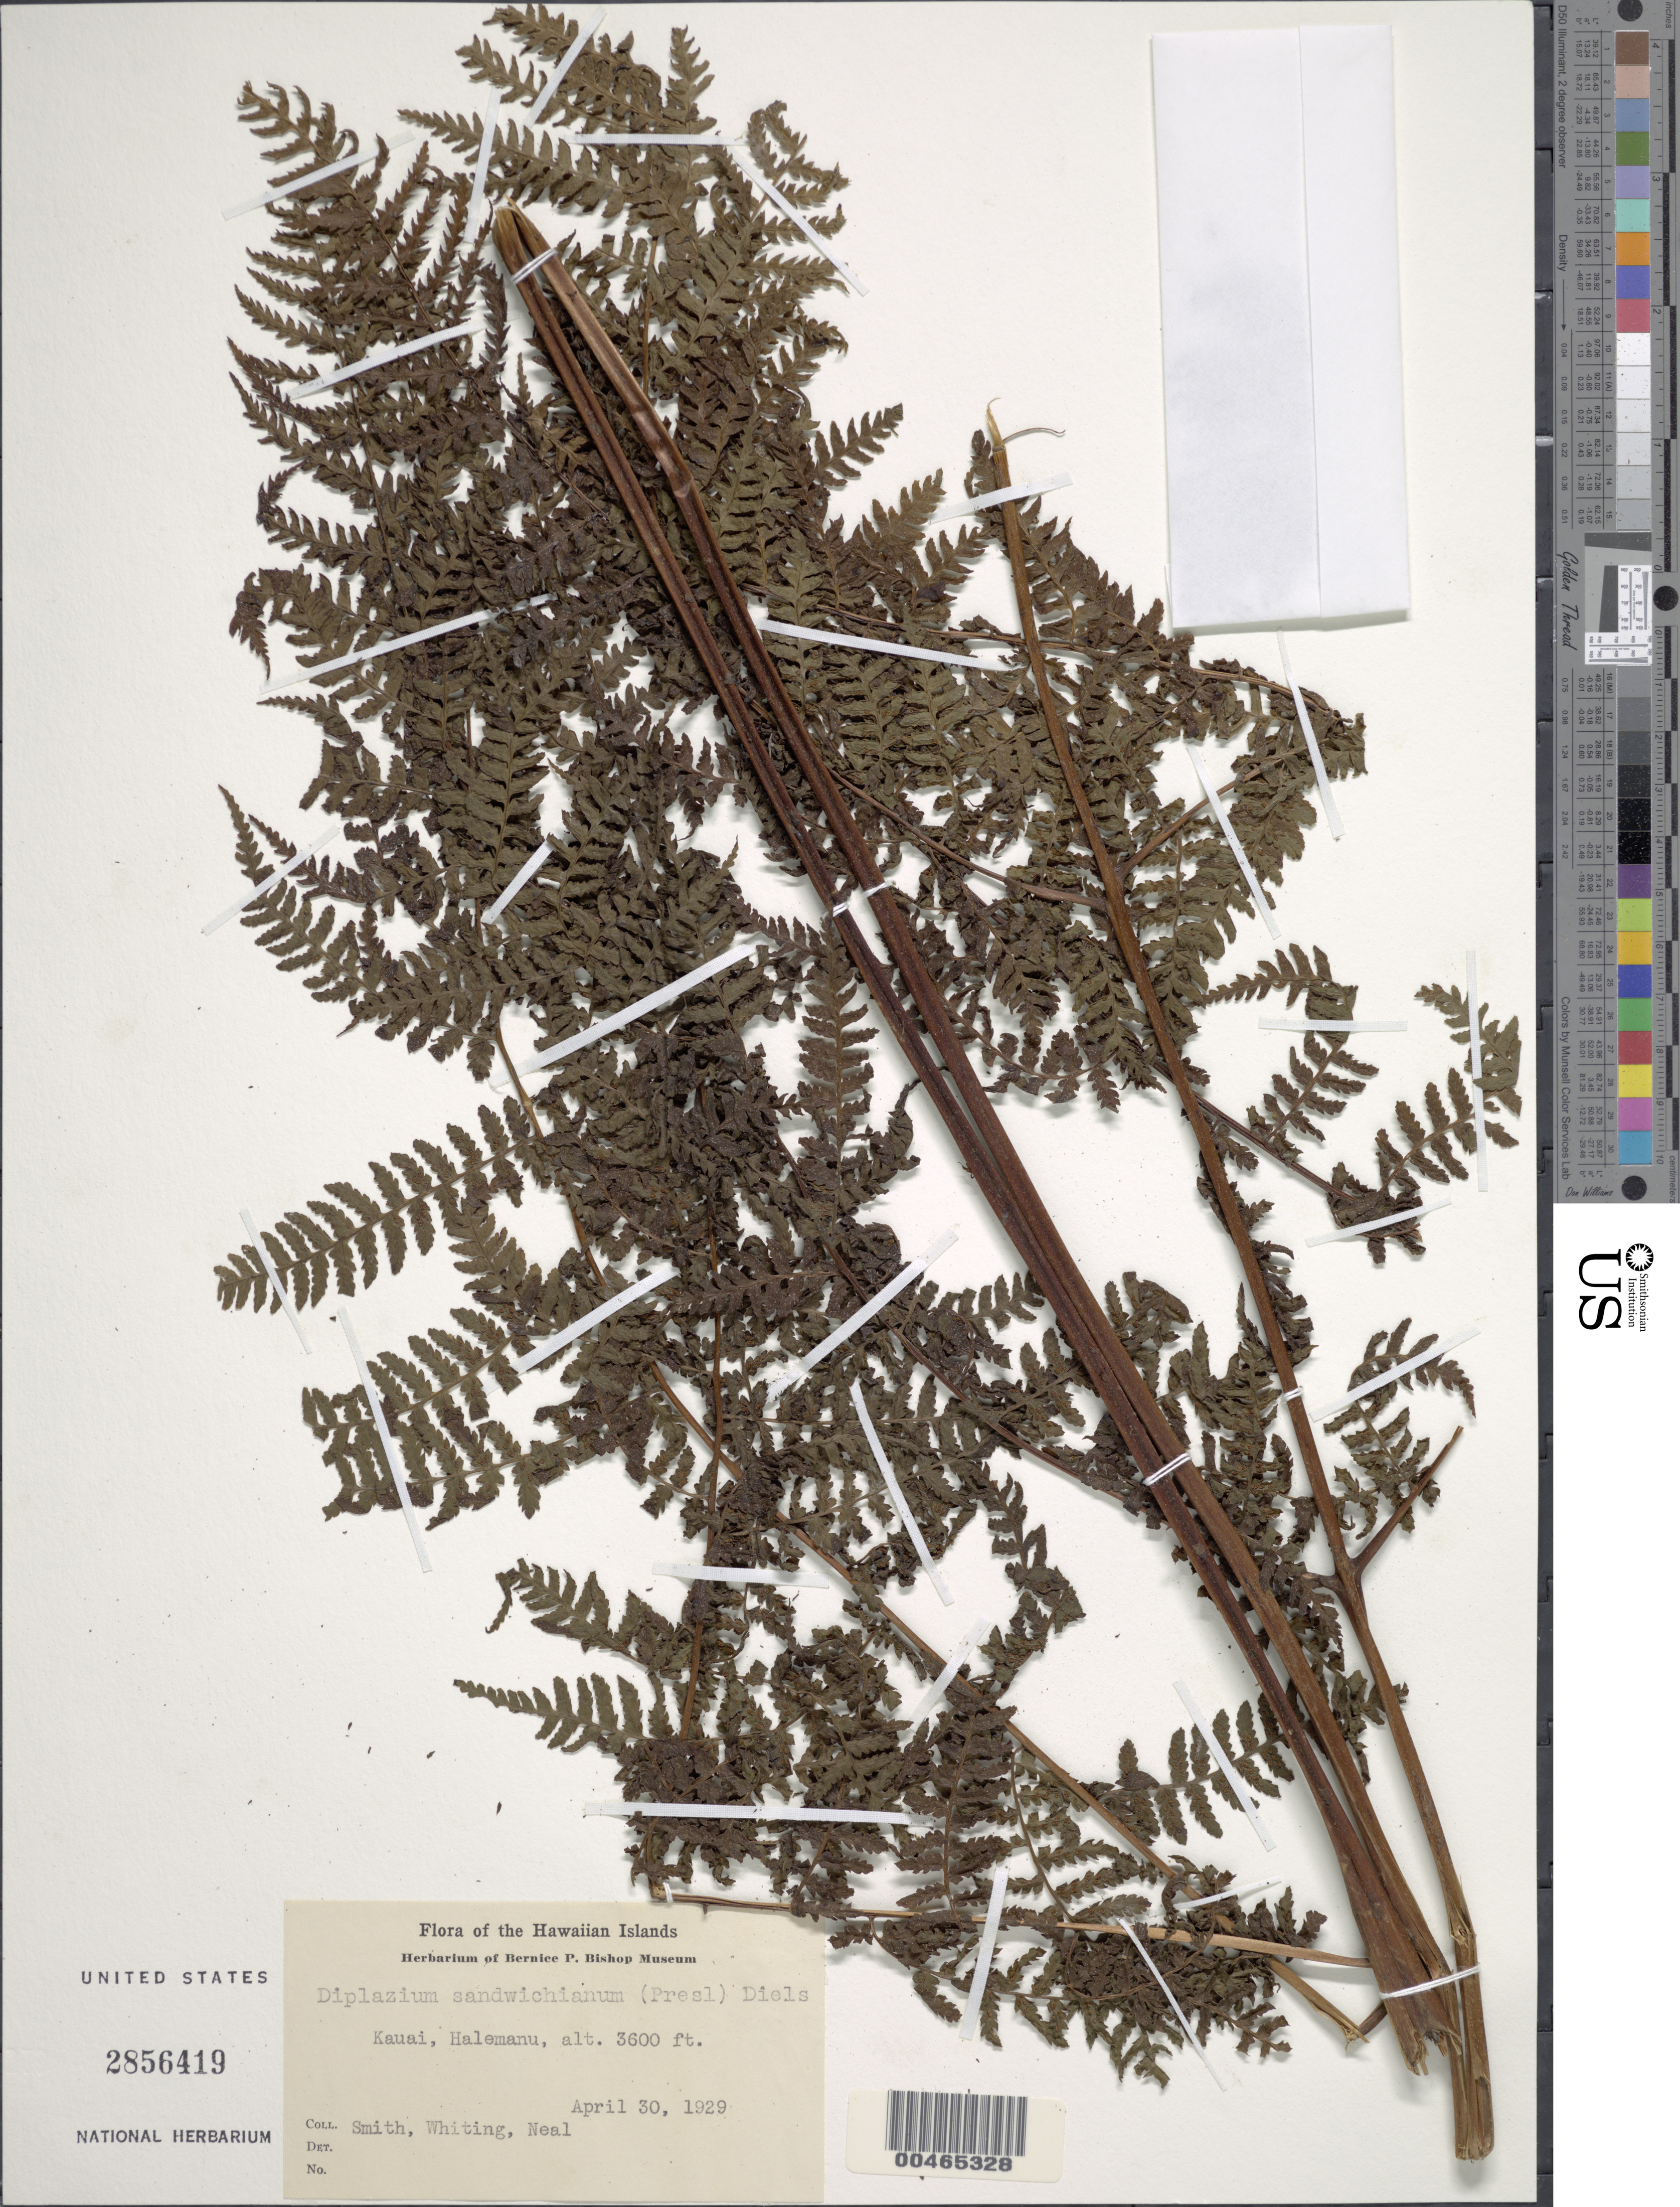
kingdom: Plantae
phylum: Tracheophyta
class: Polypodiopsida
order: Polypodiales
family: Athyriaceae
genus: Diplazium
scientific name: Diplazium sandwichianum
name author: (C. Presl) Diels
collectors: -- Smith, Whiting & Neal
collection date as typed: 30 Apr 1929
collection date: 1929-04-30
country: United States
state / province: Hawaii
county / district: Kauai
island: Kaua'i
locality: Kauai, Halemanu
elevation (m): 1097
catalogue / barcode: US 2856419